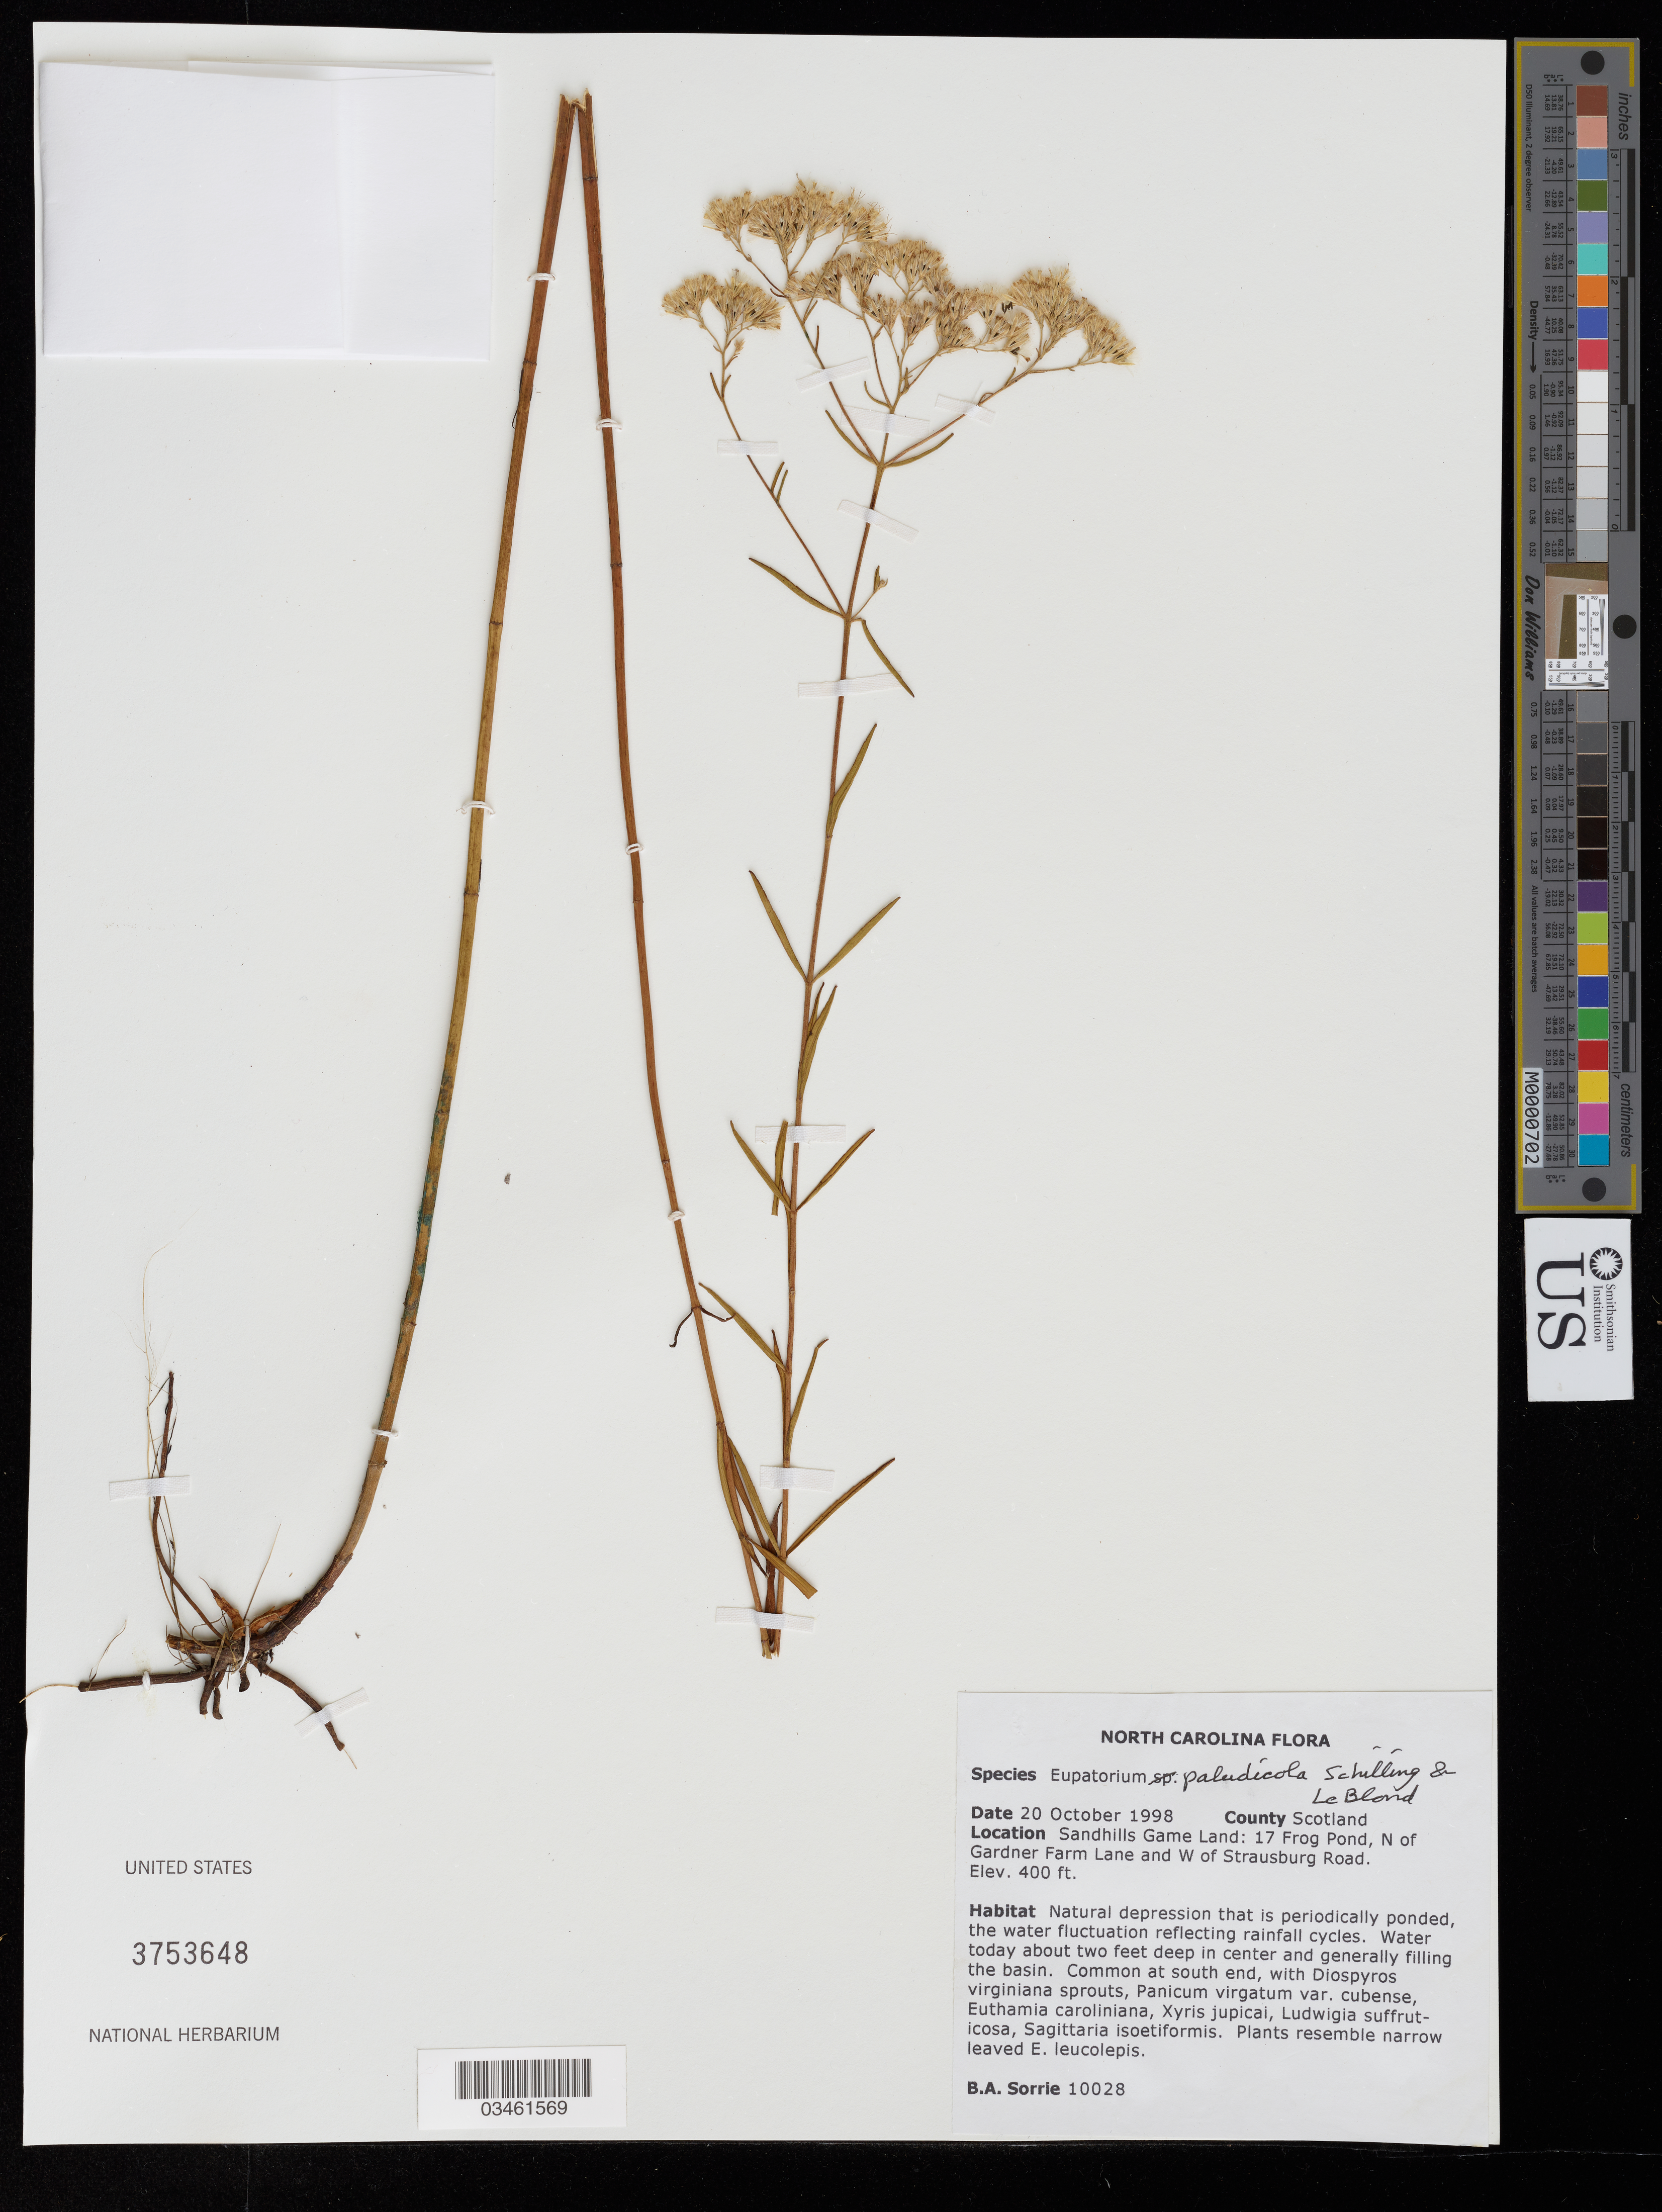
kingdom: Plantae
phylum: Tracheophyta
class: Magnoliopsida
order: Asterales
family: Asteraceae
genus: Eupatorium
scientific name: Eupatorium paludicola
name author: E.E. Schill. & LeBlond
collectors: B. Sorrie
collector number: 10028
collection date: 1998-10-20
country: United States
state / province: North Carolina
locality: County Scotland. Sandhills Game Land: 17 Frog Pond, N of Gardner Farm Lane and W of Strausburg Road.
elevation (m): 122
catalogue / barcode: US 3753648